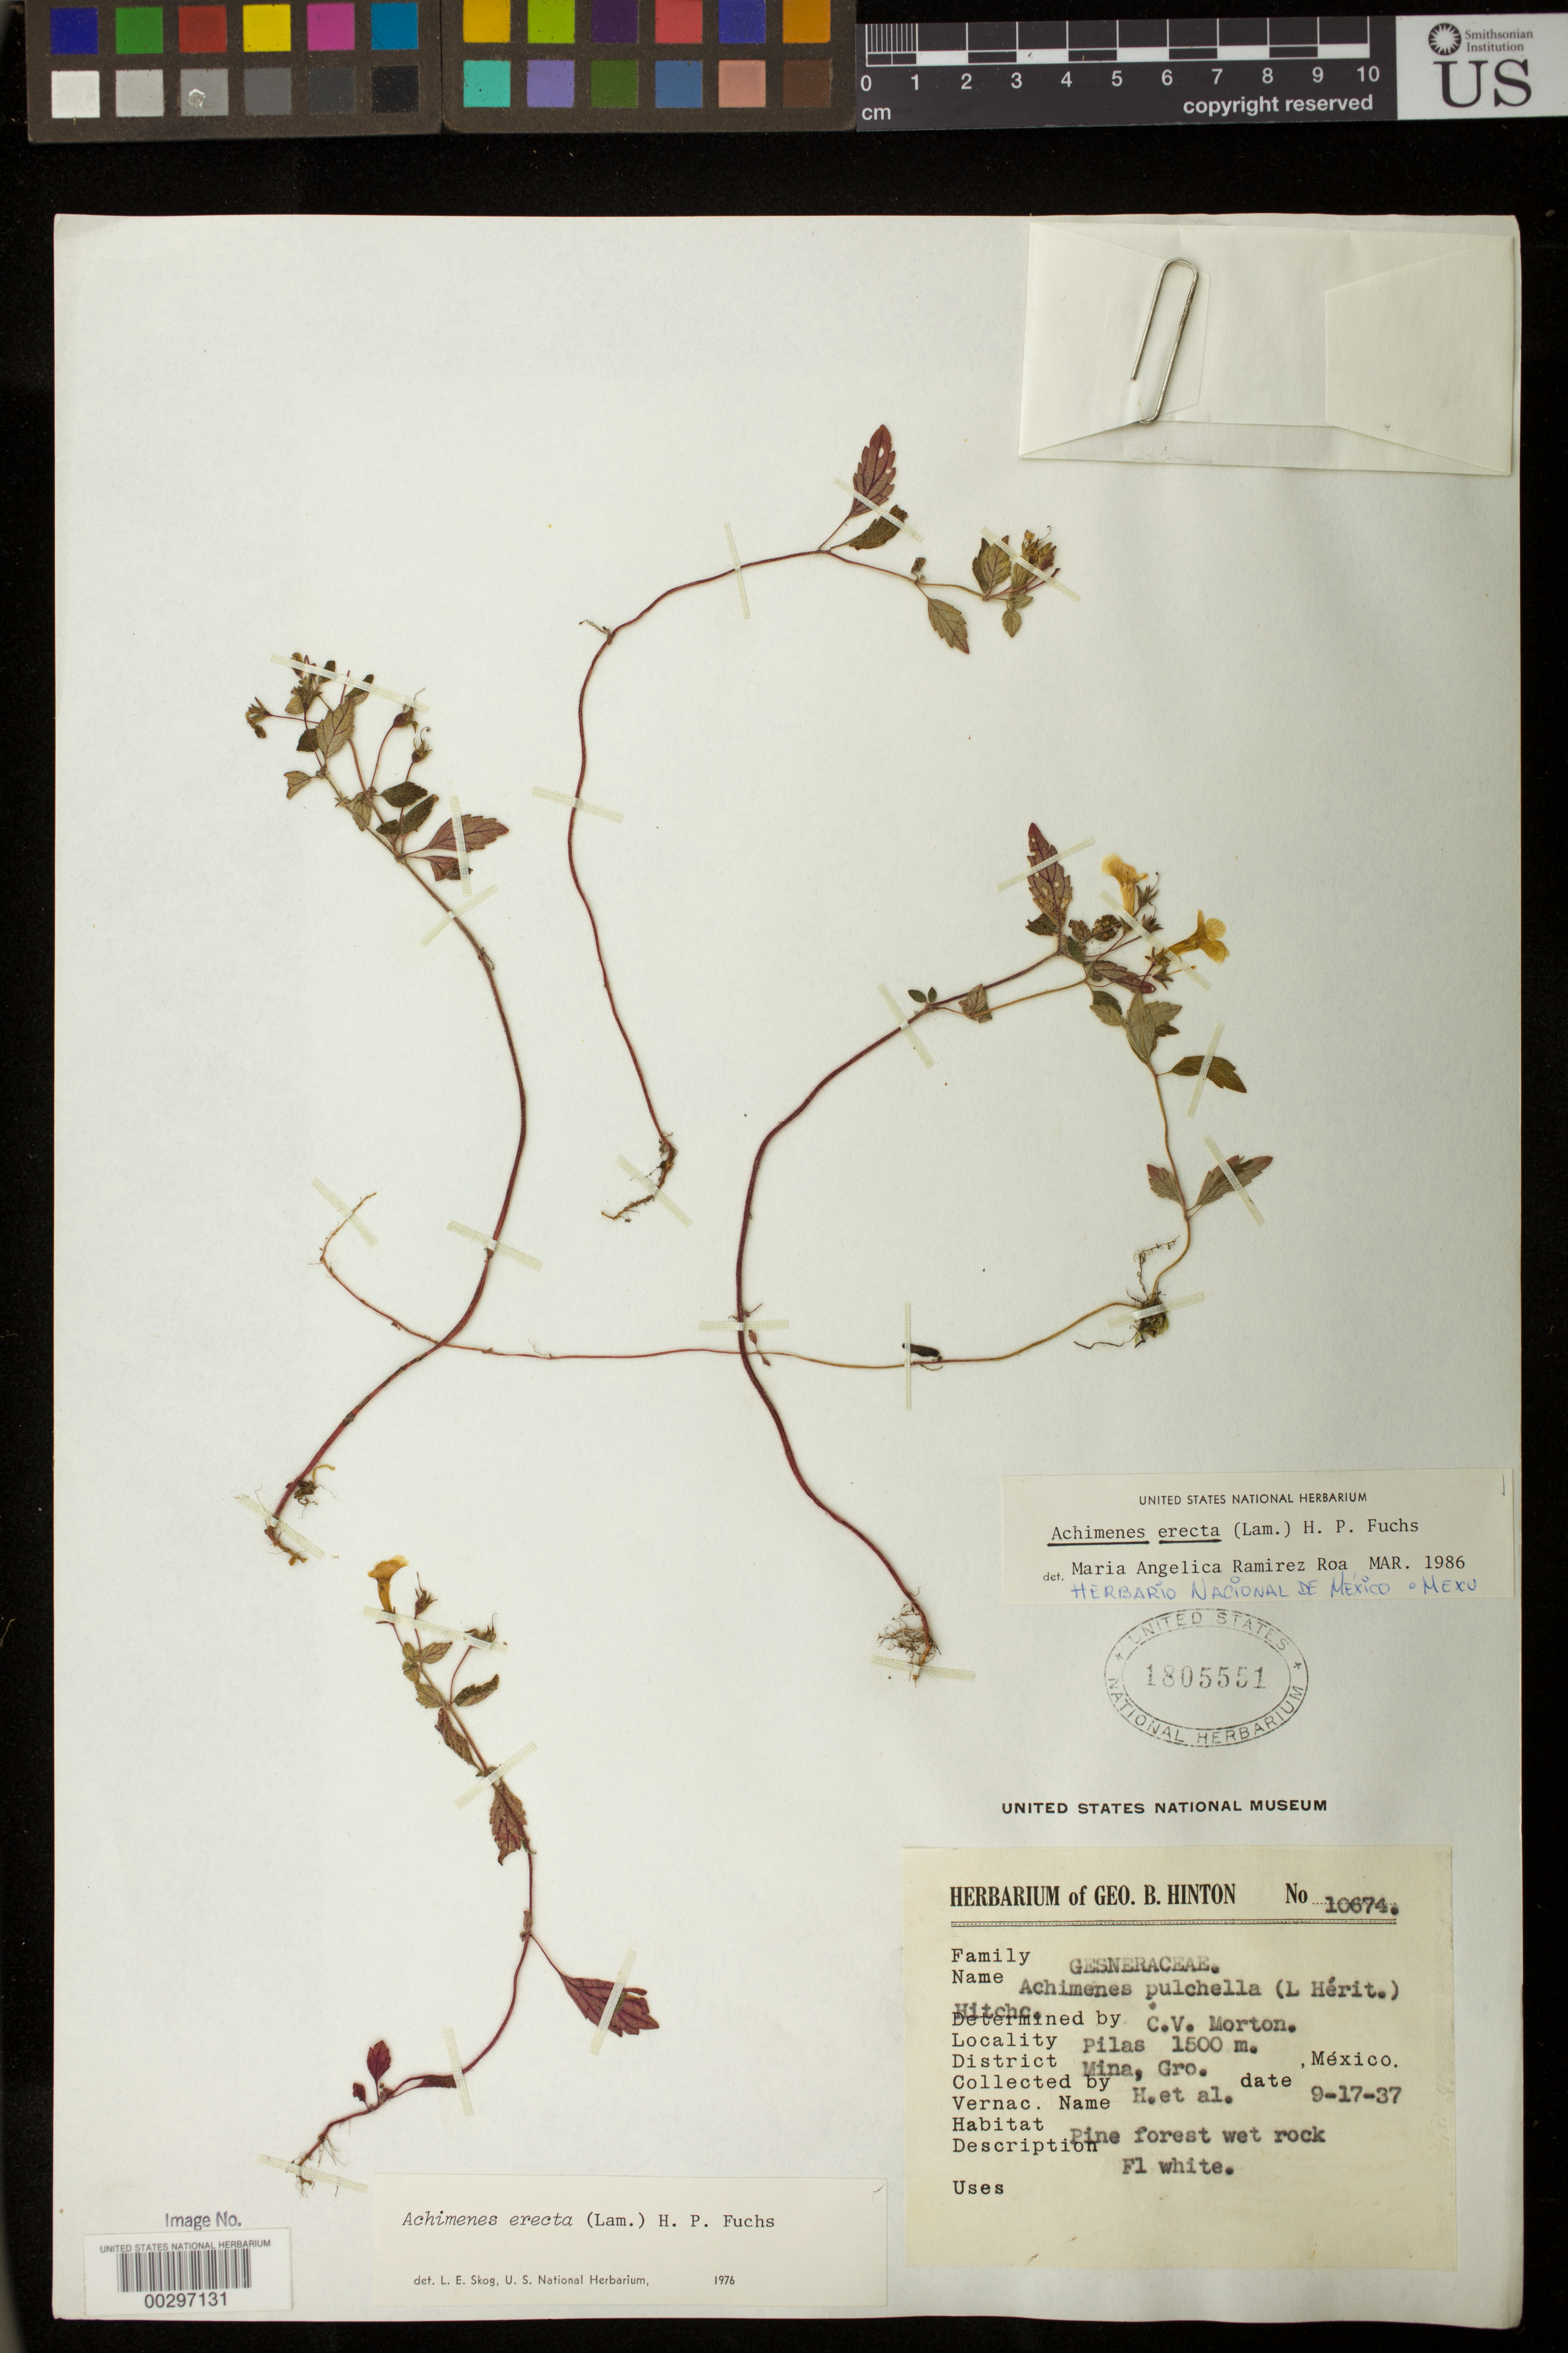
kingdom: Plantae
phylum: Tracheophyta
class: Magnoliopsida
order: Lamiales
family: Gesneriaceae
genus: Achimenes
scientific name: Achimenes erecta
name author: (Lam.) H.P. Fuchs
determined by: Skog, Laurence E.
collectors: G. B. Hinton & et al.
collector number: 10674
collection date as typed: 17 Sep 1937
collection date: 1937-09-17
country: Mexico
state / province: Guerrero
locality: Dist. Mina, Pilas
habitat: Pine forest wet rock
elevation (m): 1500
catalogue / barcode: US 1805551